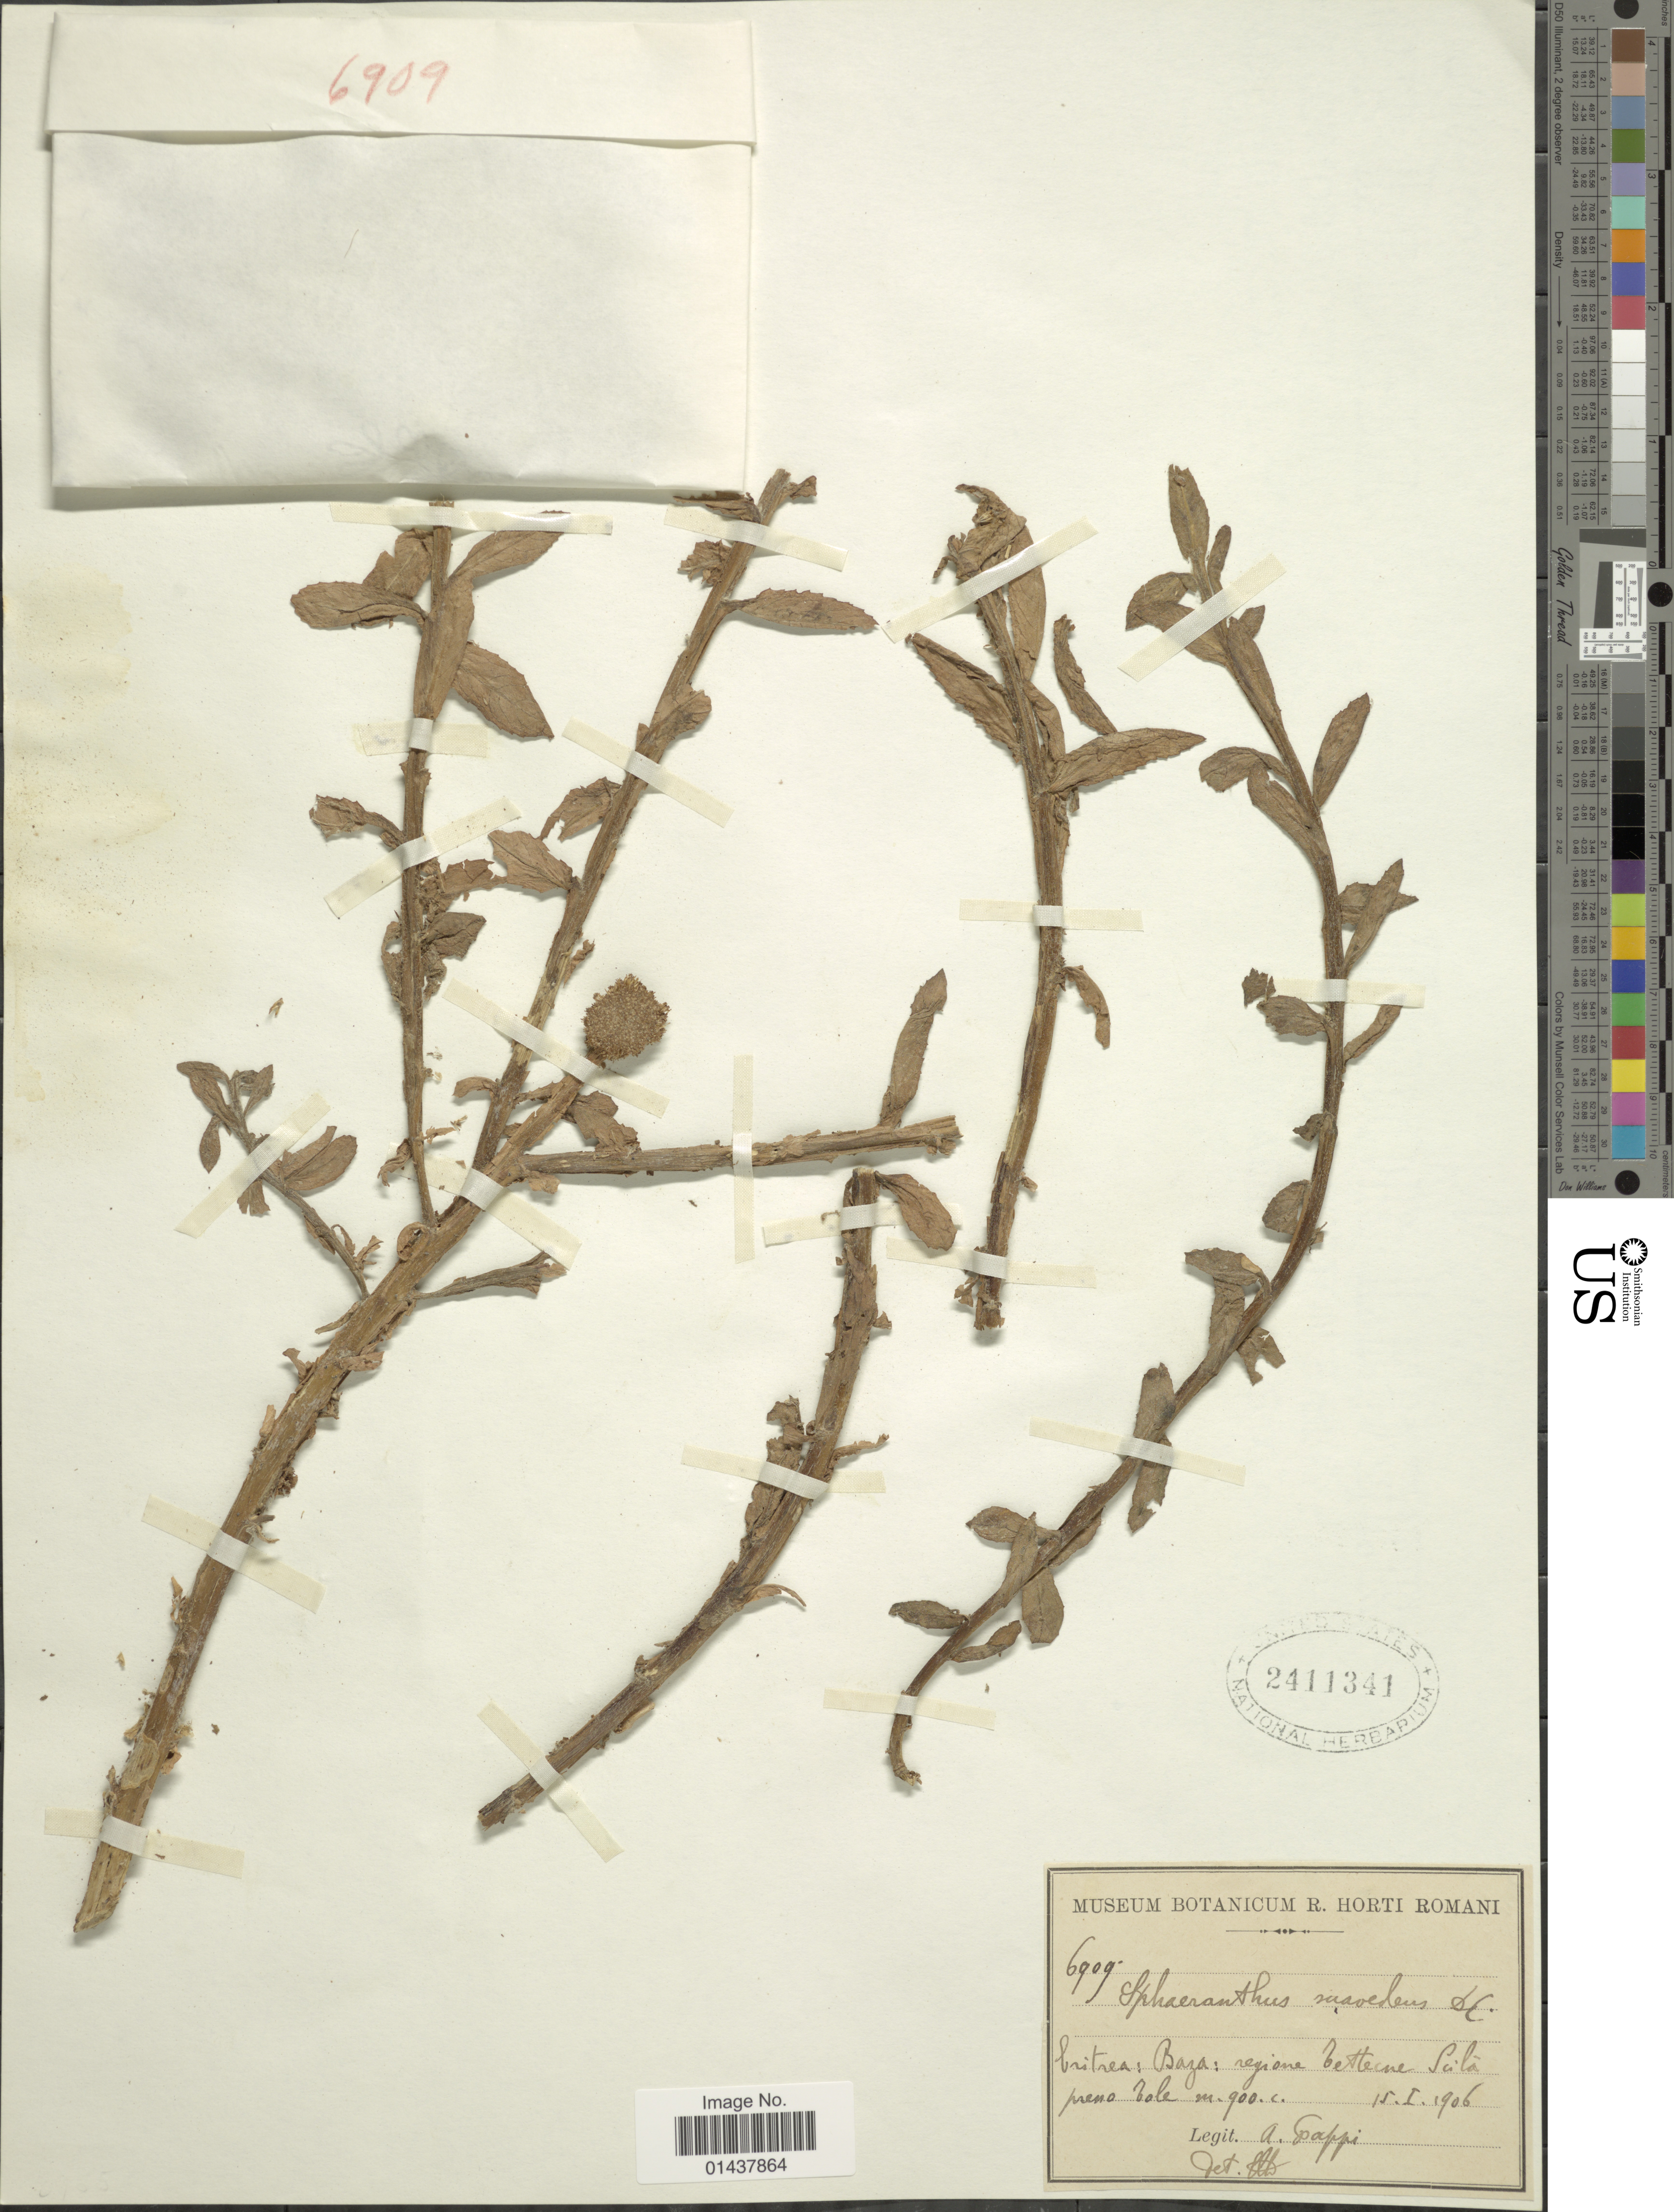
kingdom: Plantae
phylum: Tracheophyta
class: Magnoliopsida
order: Asterales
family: Asteraceae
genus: Sphaeranthus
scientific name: Sphaeranthus suaveolens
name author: (Forssk.) DC.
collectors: A. Pappi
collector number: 6909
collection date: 1906-01-15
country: Eritrea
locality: Baza: regione Betteine Scila preno bole [interpreted]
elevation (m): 900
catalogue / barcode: US 2411341